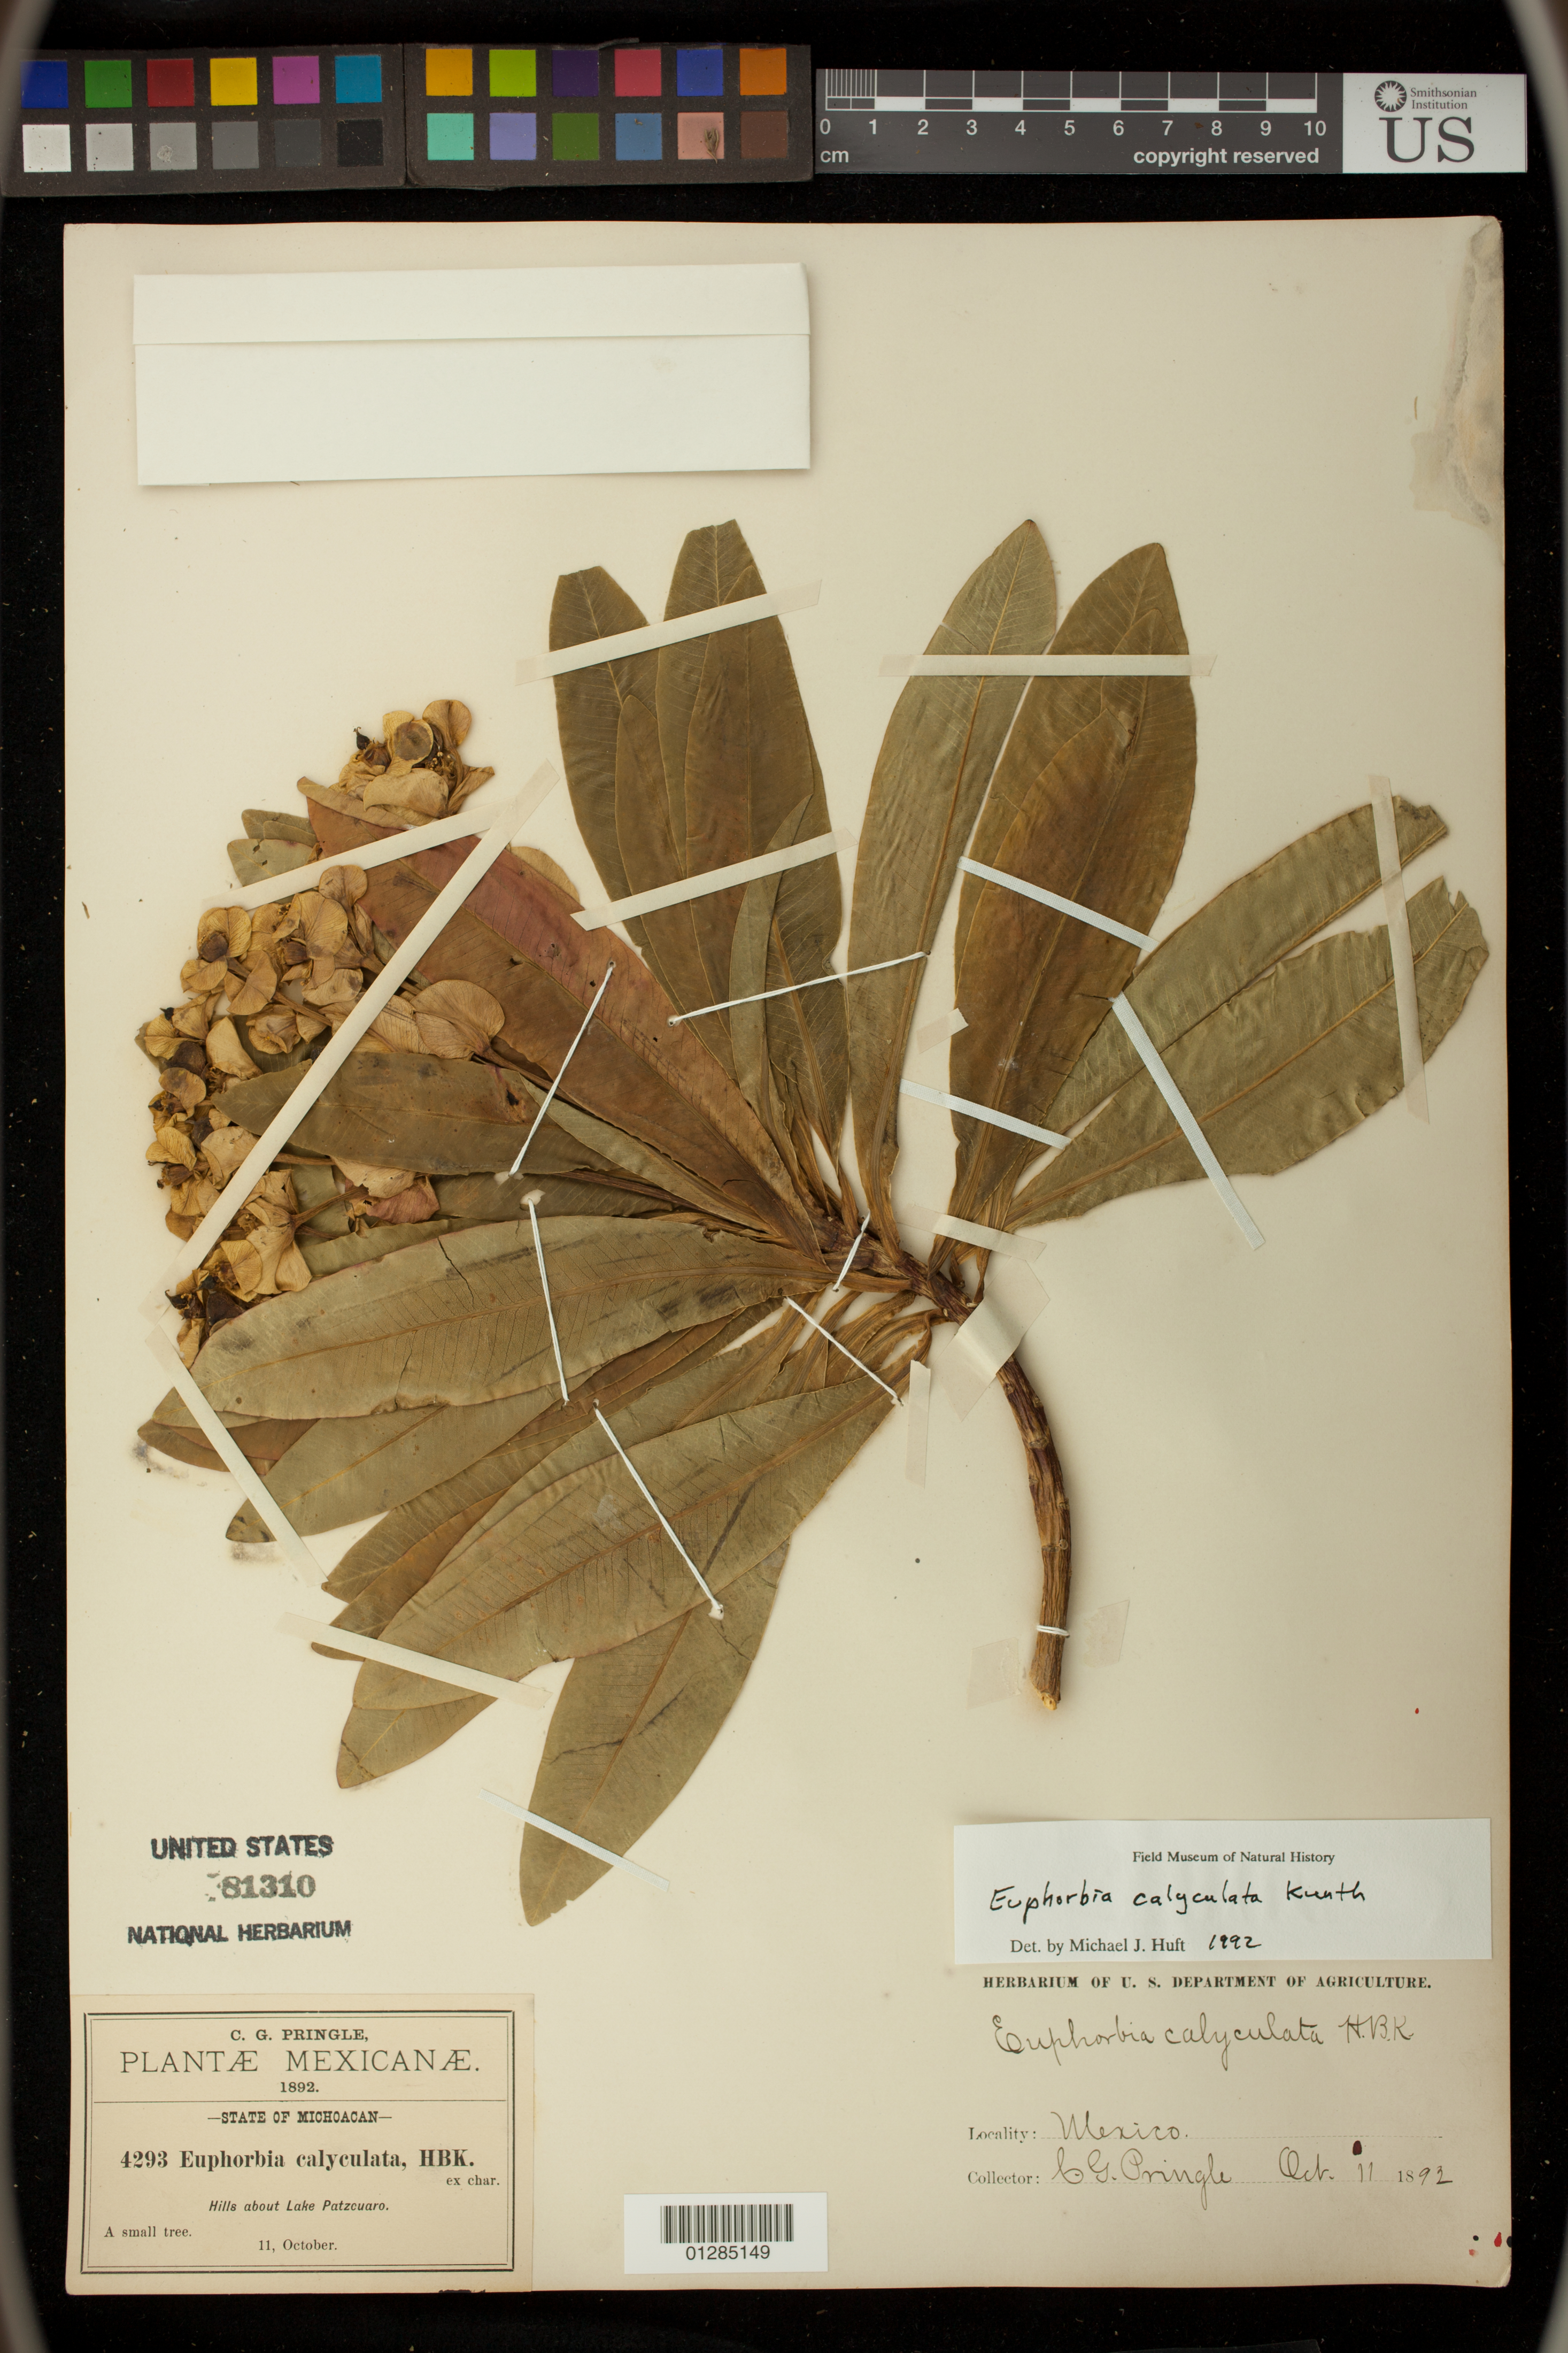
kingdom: Plantae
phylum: Tracheophyta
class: Magnoliopsida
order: Malpighiales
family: Euphorbiaceae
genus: Euphorbia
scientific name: Euphorbia calyculata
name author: Kunth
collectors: C. G. Pringle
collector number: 4293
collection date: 1892-10-11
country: Mexico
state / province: Michoacán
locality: Hills about Lake Patzcuaro.